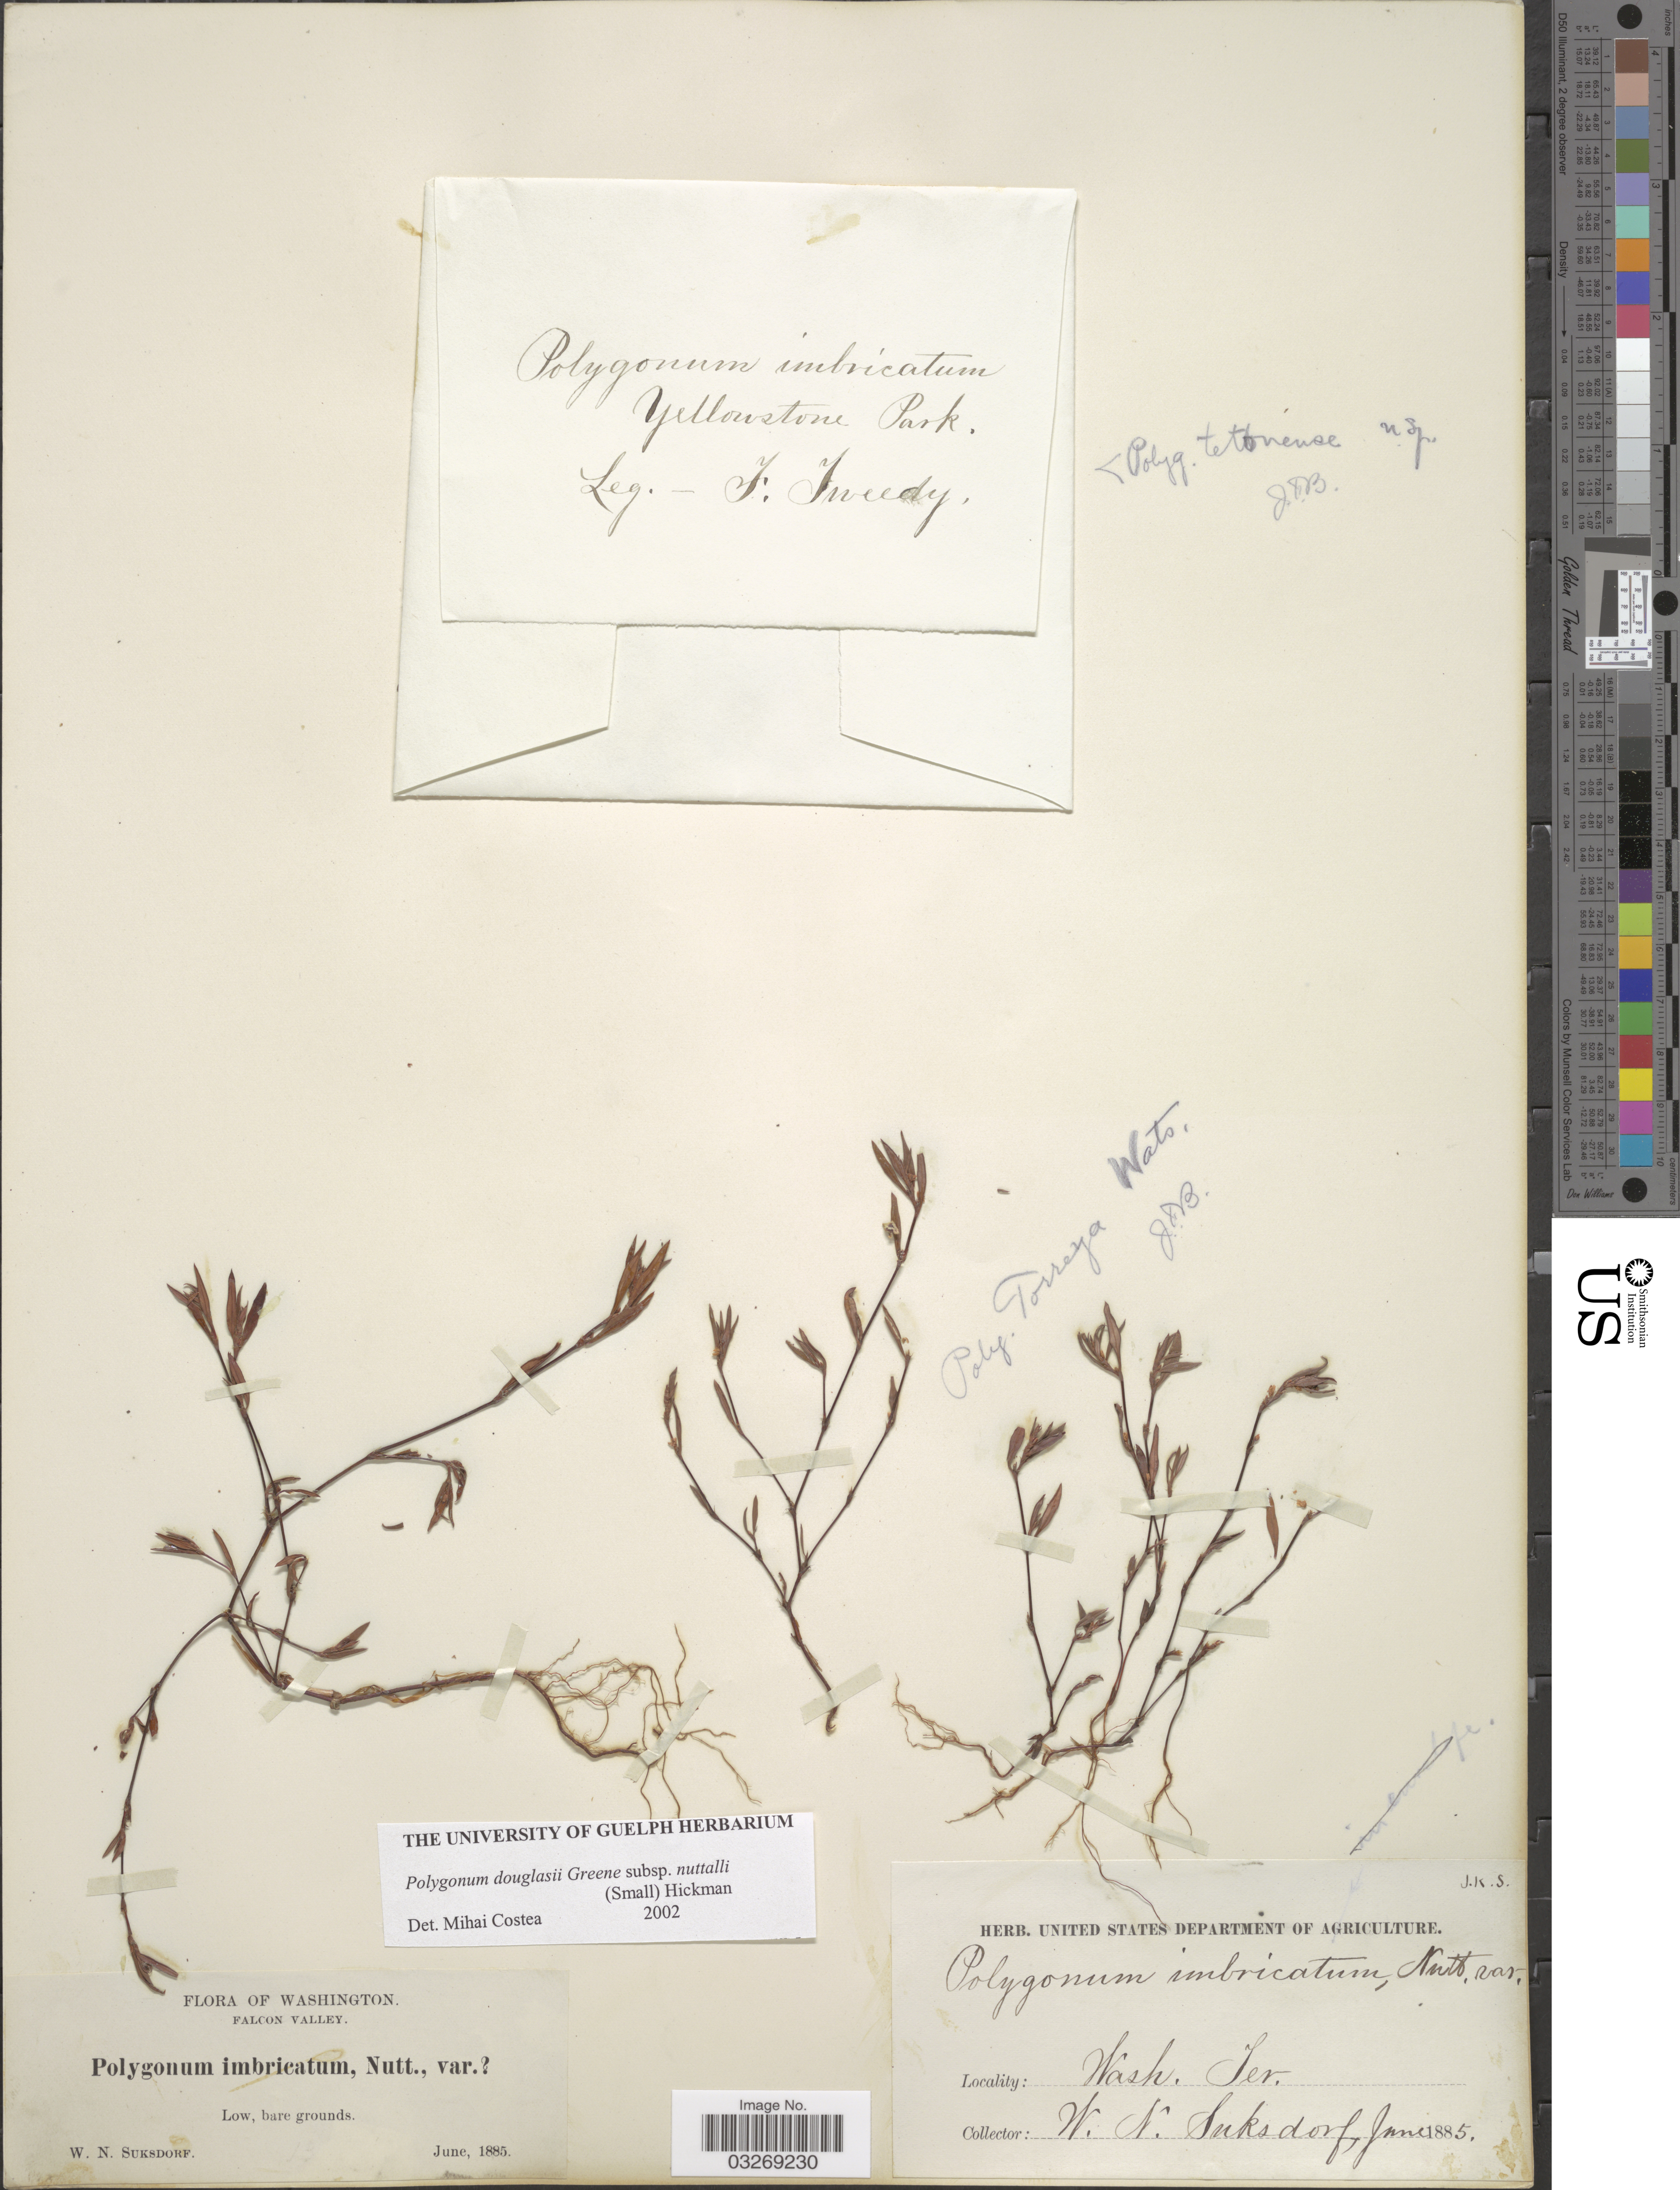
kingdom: Plantae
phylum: Tracheophyta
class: Magnoliopsida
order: Caryophyllales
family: Polygonaceae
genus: Polygonum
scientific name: Polygonum douglasii subsp. nuttallii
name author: (Small) Hickman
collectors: W. N. Suksdorf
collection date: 1885-06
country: United States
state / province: Washington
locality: Falcon Valley. Wash. Ter.